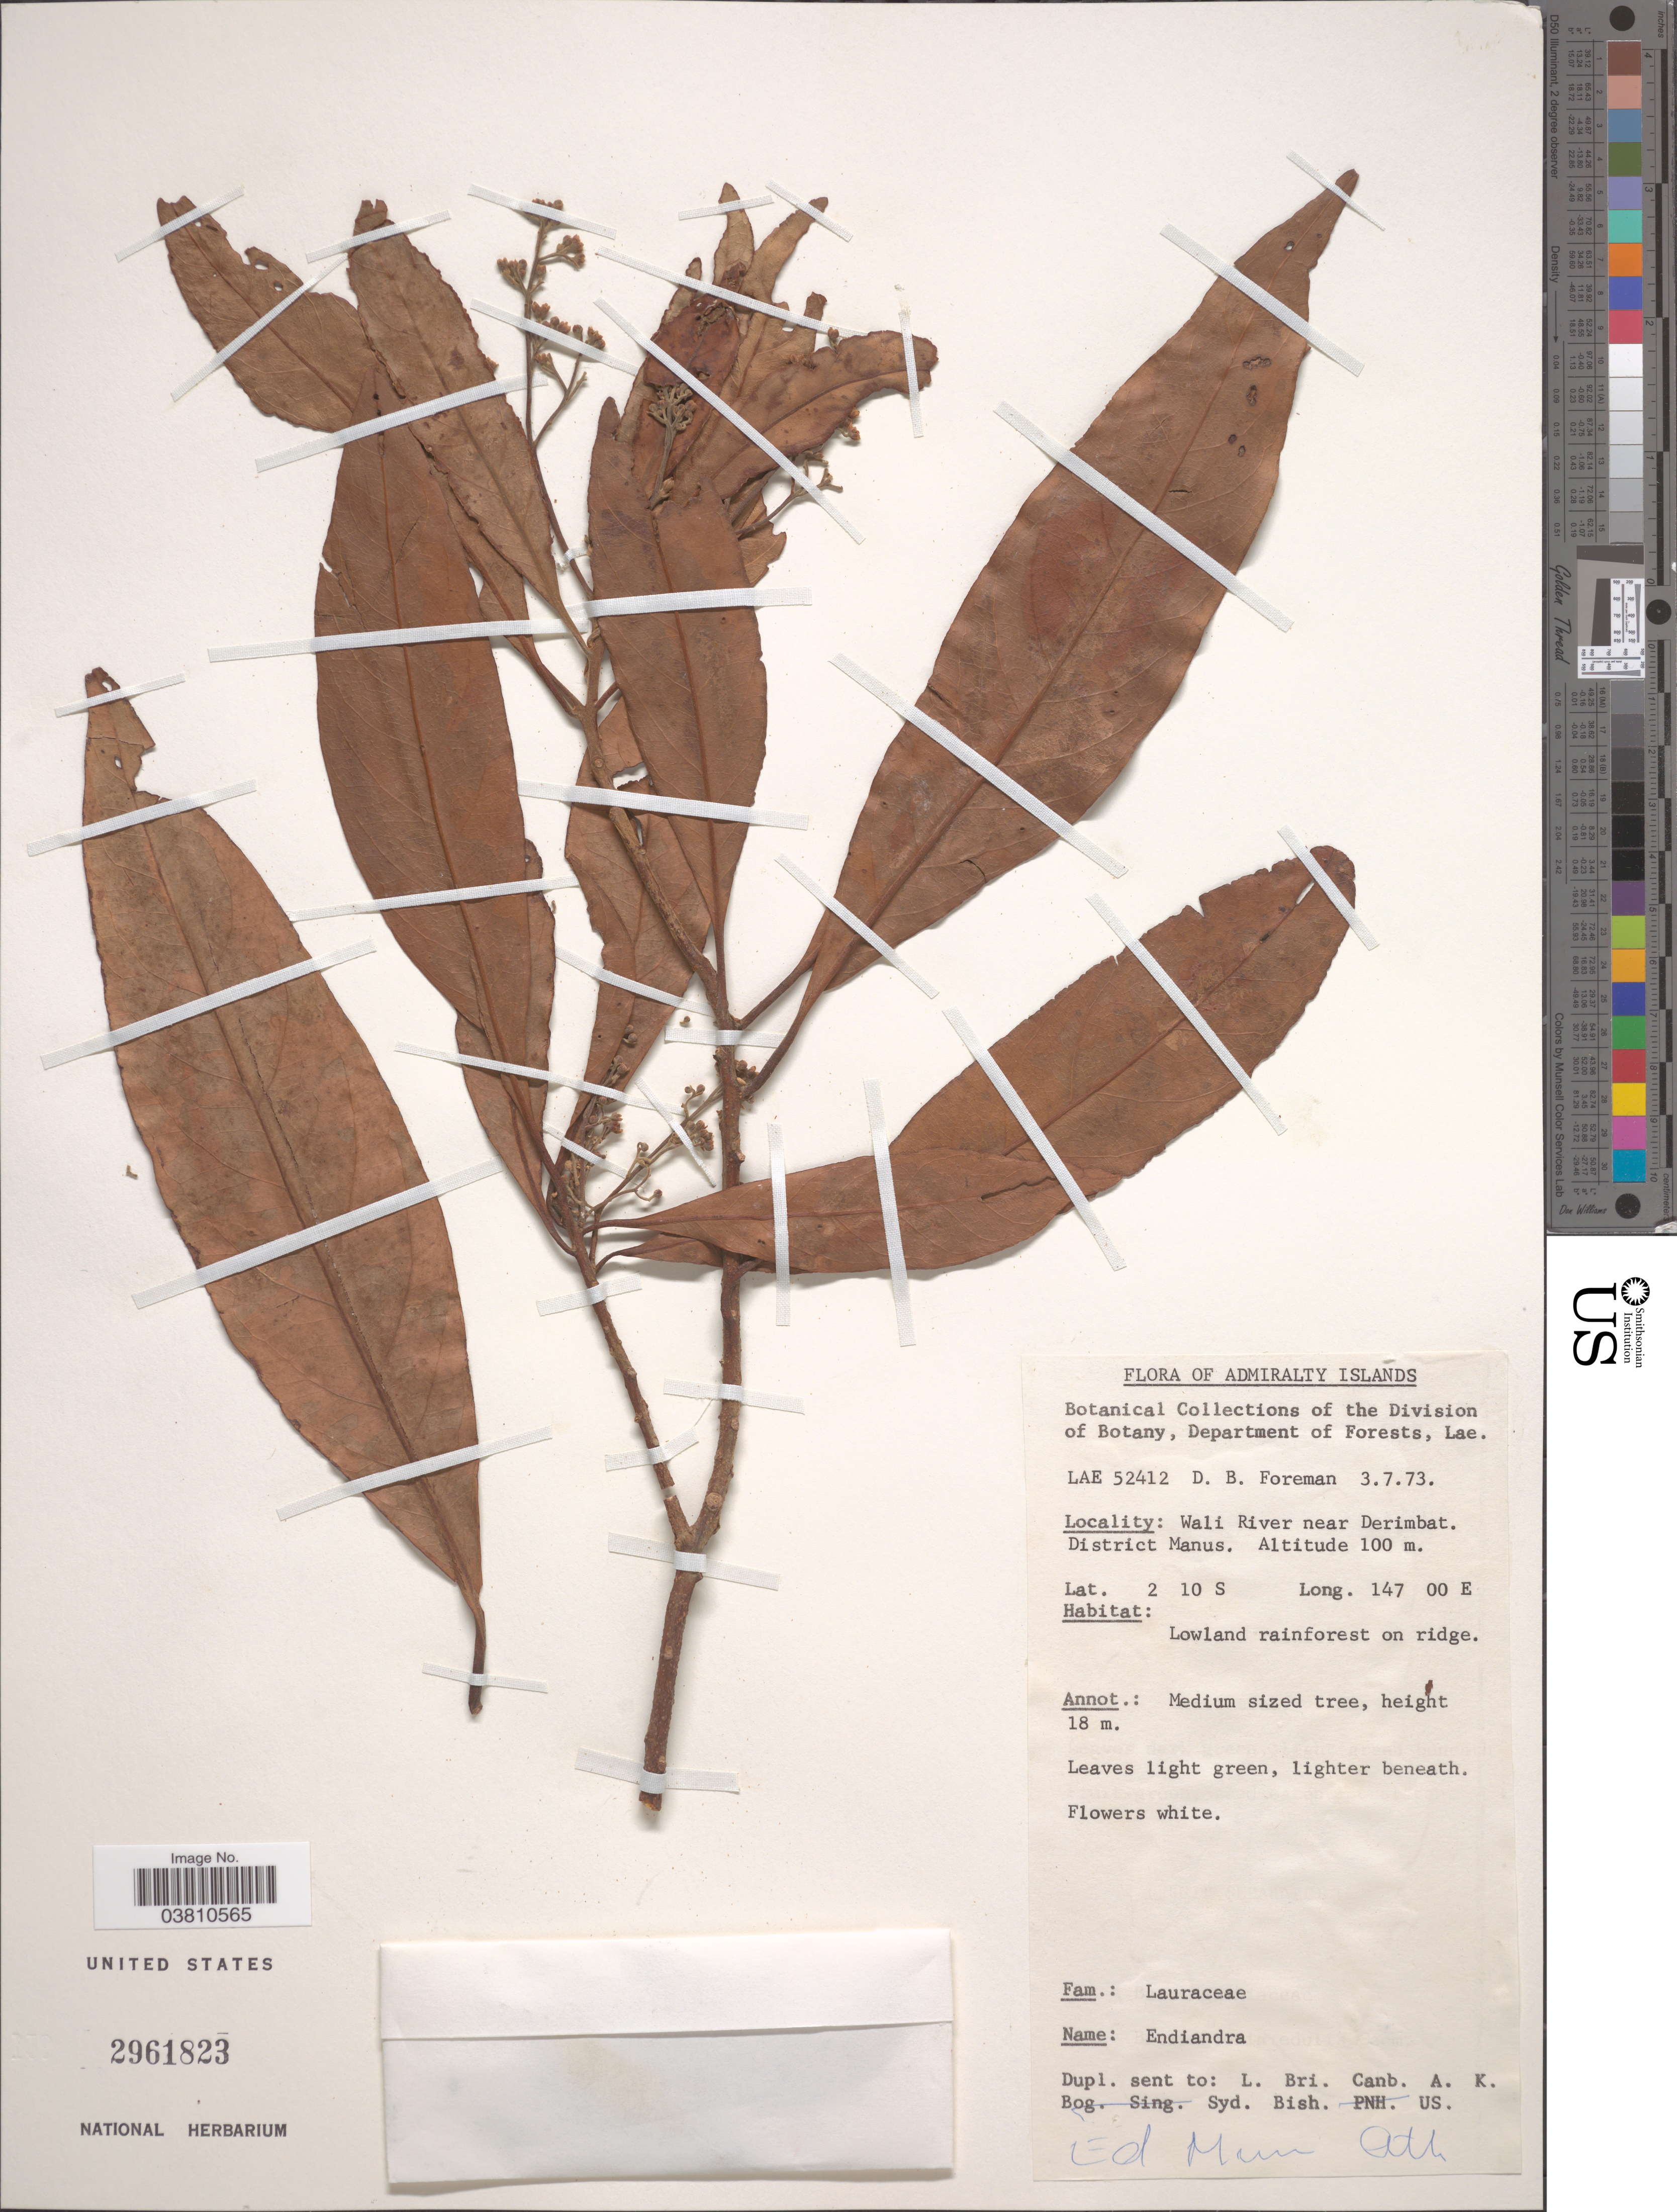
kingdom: Plantae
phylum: Tracheophyta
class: Magnoliopsida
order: Laurales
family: Lauraceae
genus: Endiandra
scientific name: Endiandra sp.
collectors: D. Foreman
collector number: LAE 52412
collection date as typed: Transcribed d/m/y: 3/7/73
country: Papua New Guinea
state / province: Manus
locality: Admiralty Islands. Wali River near Derimbat. District Manus.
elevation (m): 100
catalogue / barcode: US 2961823